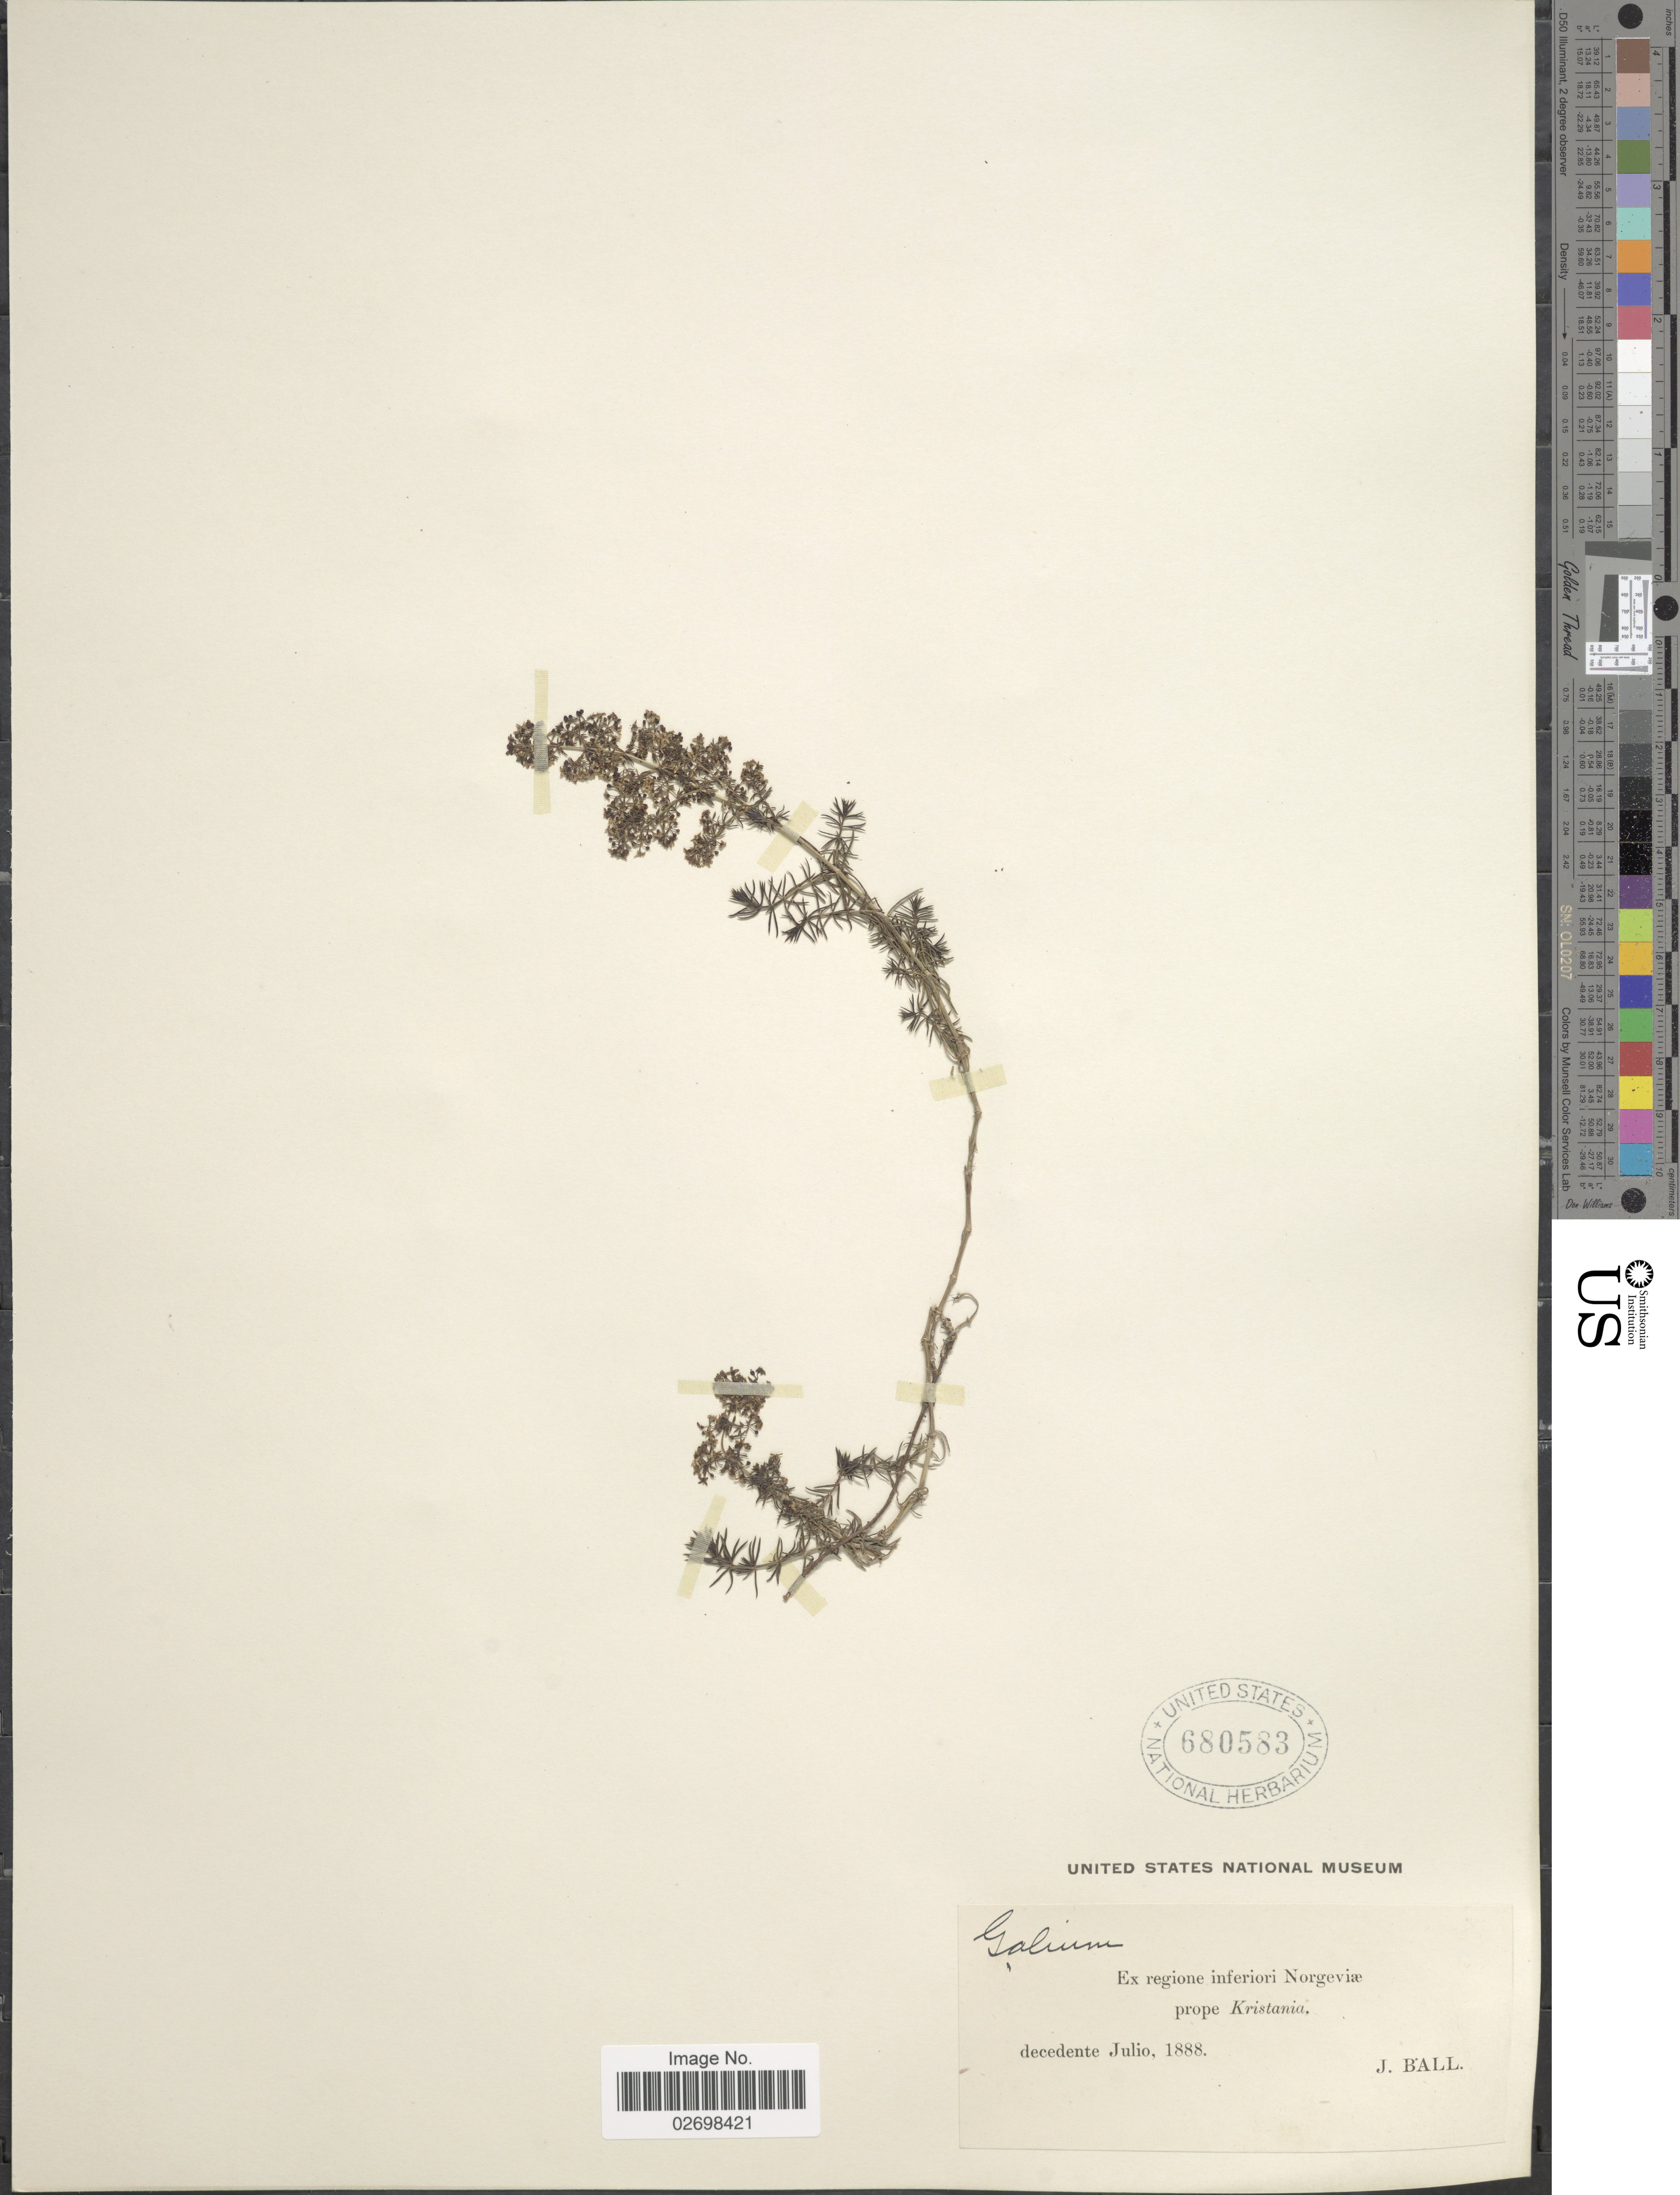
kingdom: Plantae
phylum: Tracheophyta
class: Magnoliopsida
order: Gentianales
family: Rubiaceae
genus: Galium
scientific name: Galium sp.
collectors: J. Ball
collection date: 1888-07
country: Norway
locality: Regione inferiori Norgeviæ prope Kristania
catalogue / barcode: US 680583